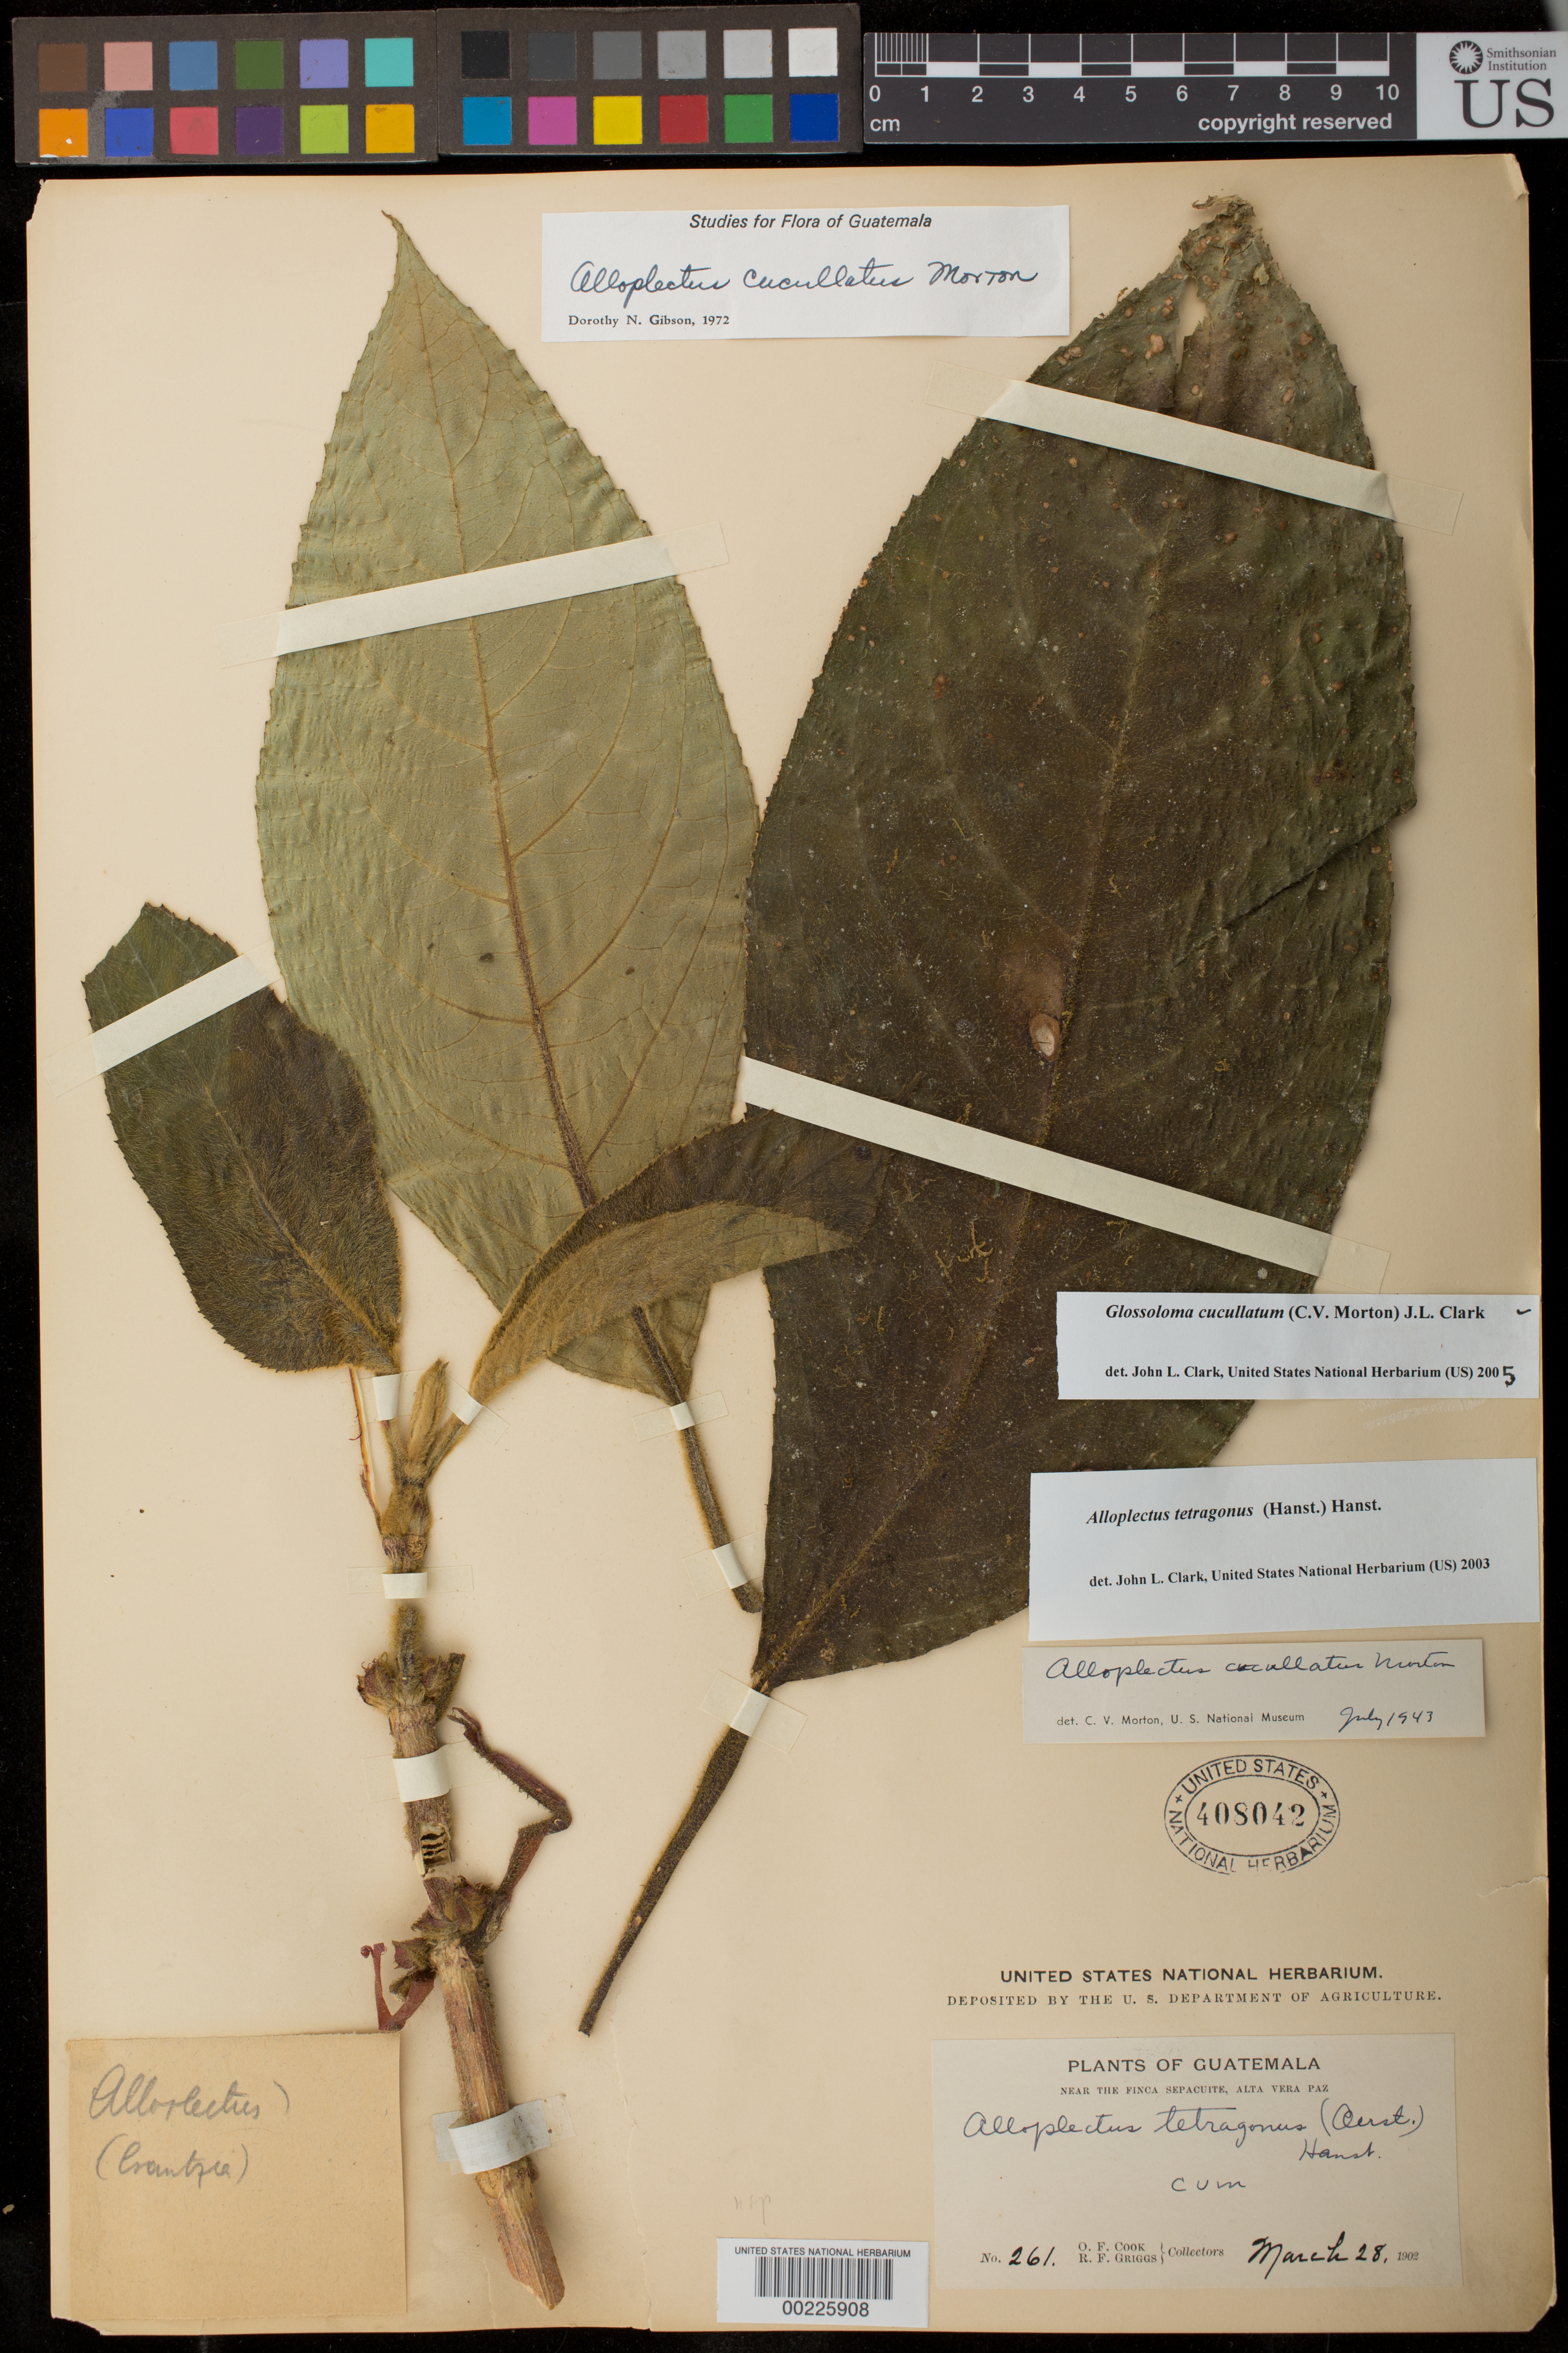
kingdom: Plantae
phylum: Tracheophyta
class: Magnoliopsida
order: Lamiales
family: Gesneriaceae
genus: Glossoloma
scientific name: Glossoloma cucullatum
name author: (C.V. Morton) J.L. Clark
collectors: O. F. Cook & R. F. Griggs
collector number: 261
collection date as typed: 28 Mar 1902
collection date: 1902-03-28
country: Guatemala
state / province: Alta Verapaz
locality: Near the Finca Sepacuite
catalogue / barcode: US 408042